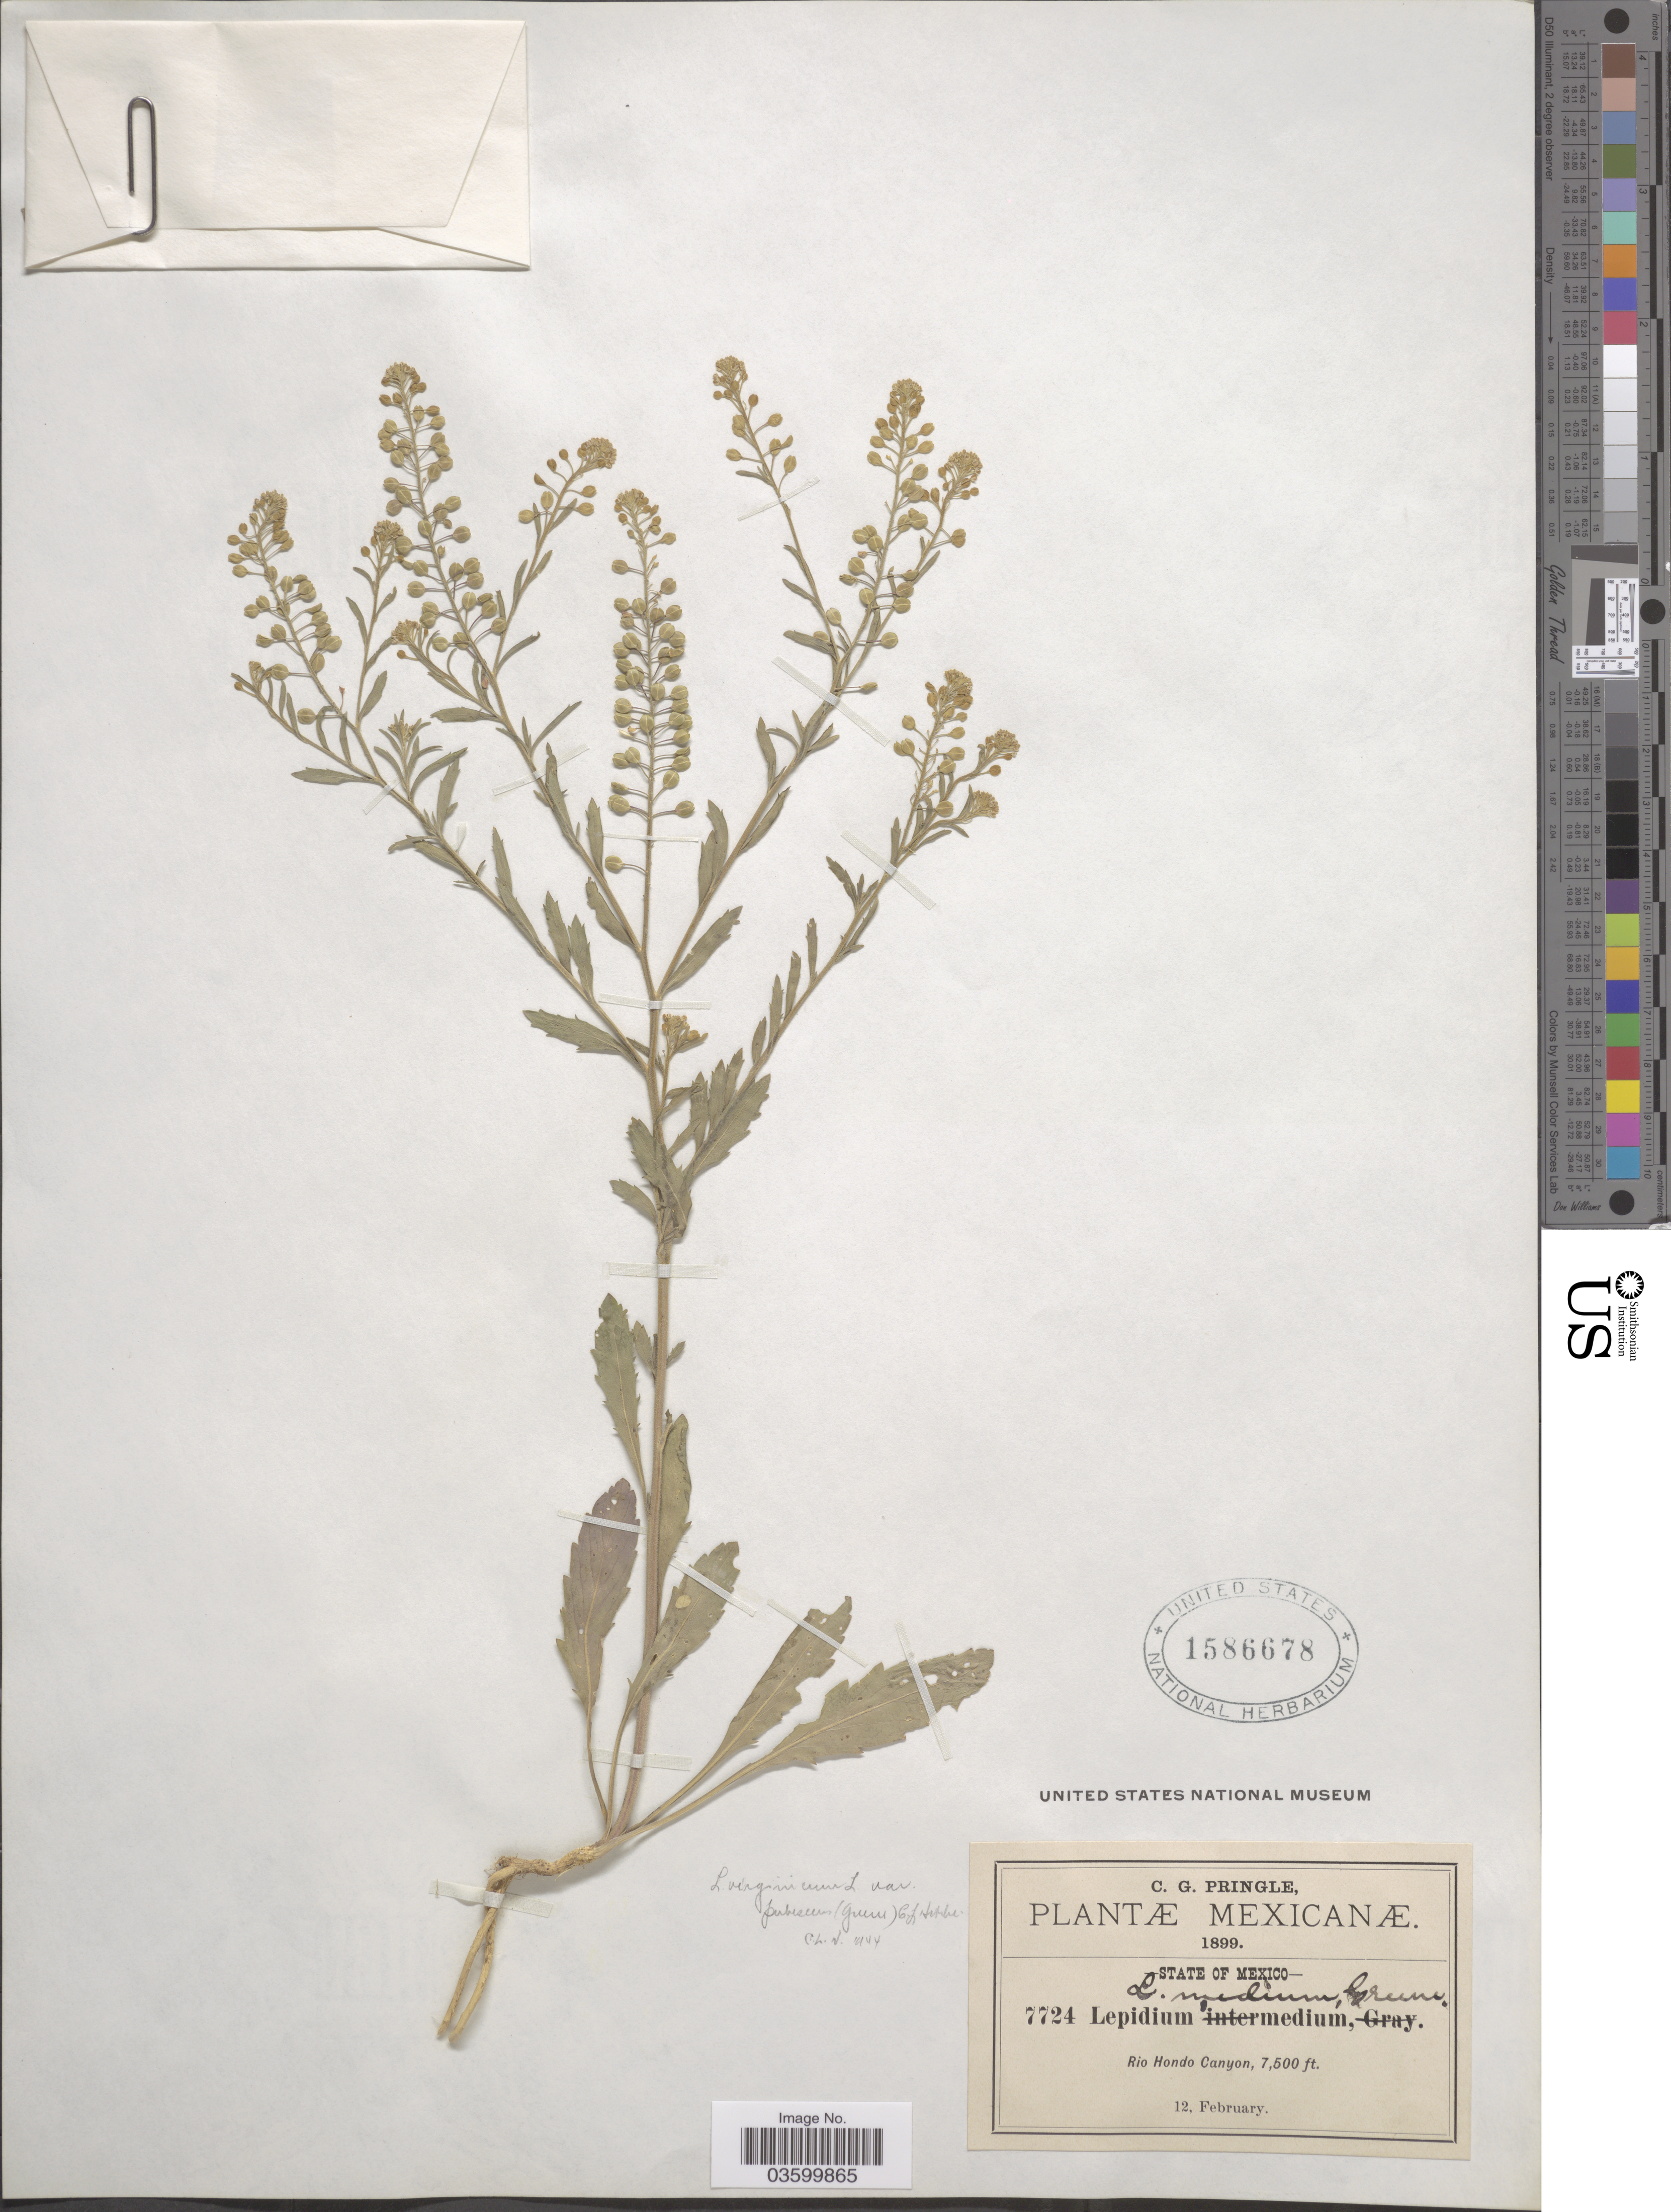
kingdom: Plantae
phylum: Tracheophyta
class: Magnoliopsida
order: Brassicales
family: Brassicaceae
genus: Lepidium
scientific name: Lepidium virginicum var. pubescens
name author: (Greene) C.L. Hitchc.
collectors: C. G. Pringle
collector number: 7724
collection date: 1899-02-12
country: Mexico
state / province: México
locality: Rio Hondo Canyon.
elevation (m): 2286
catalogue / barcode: US 1586678